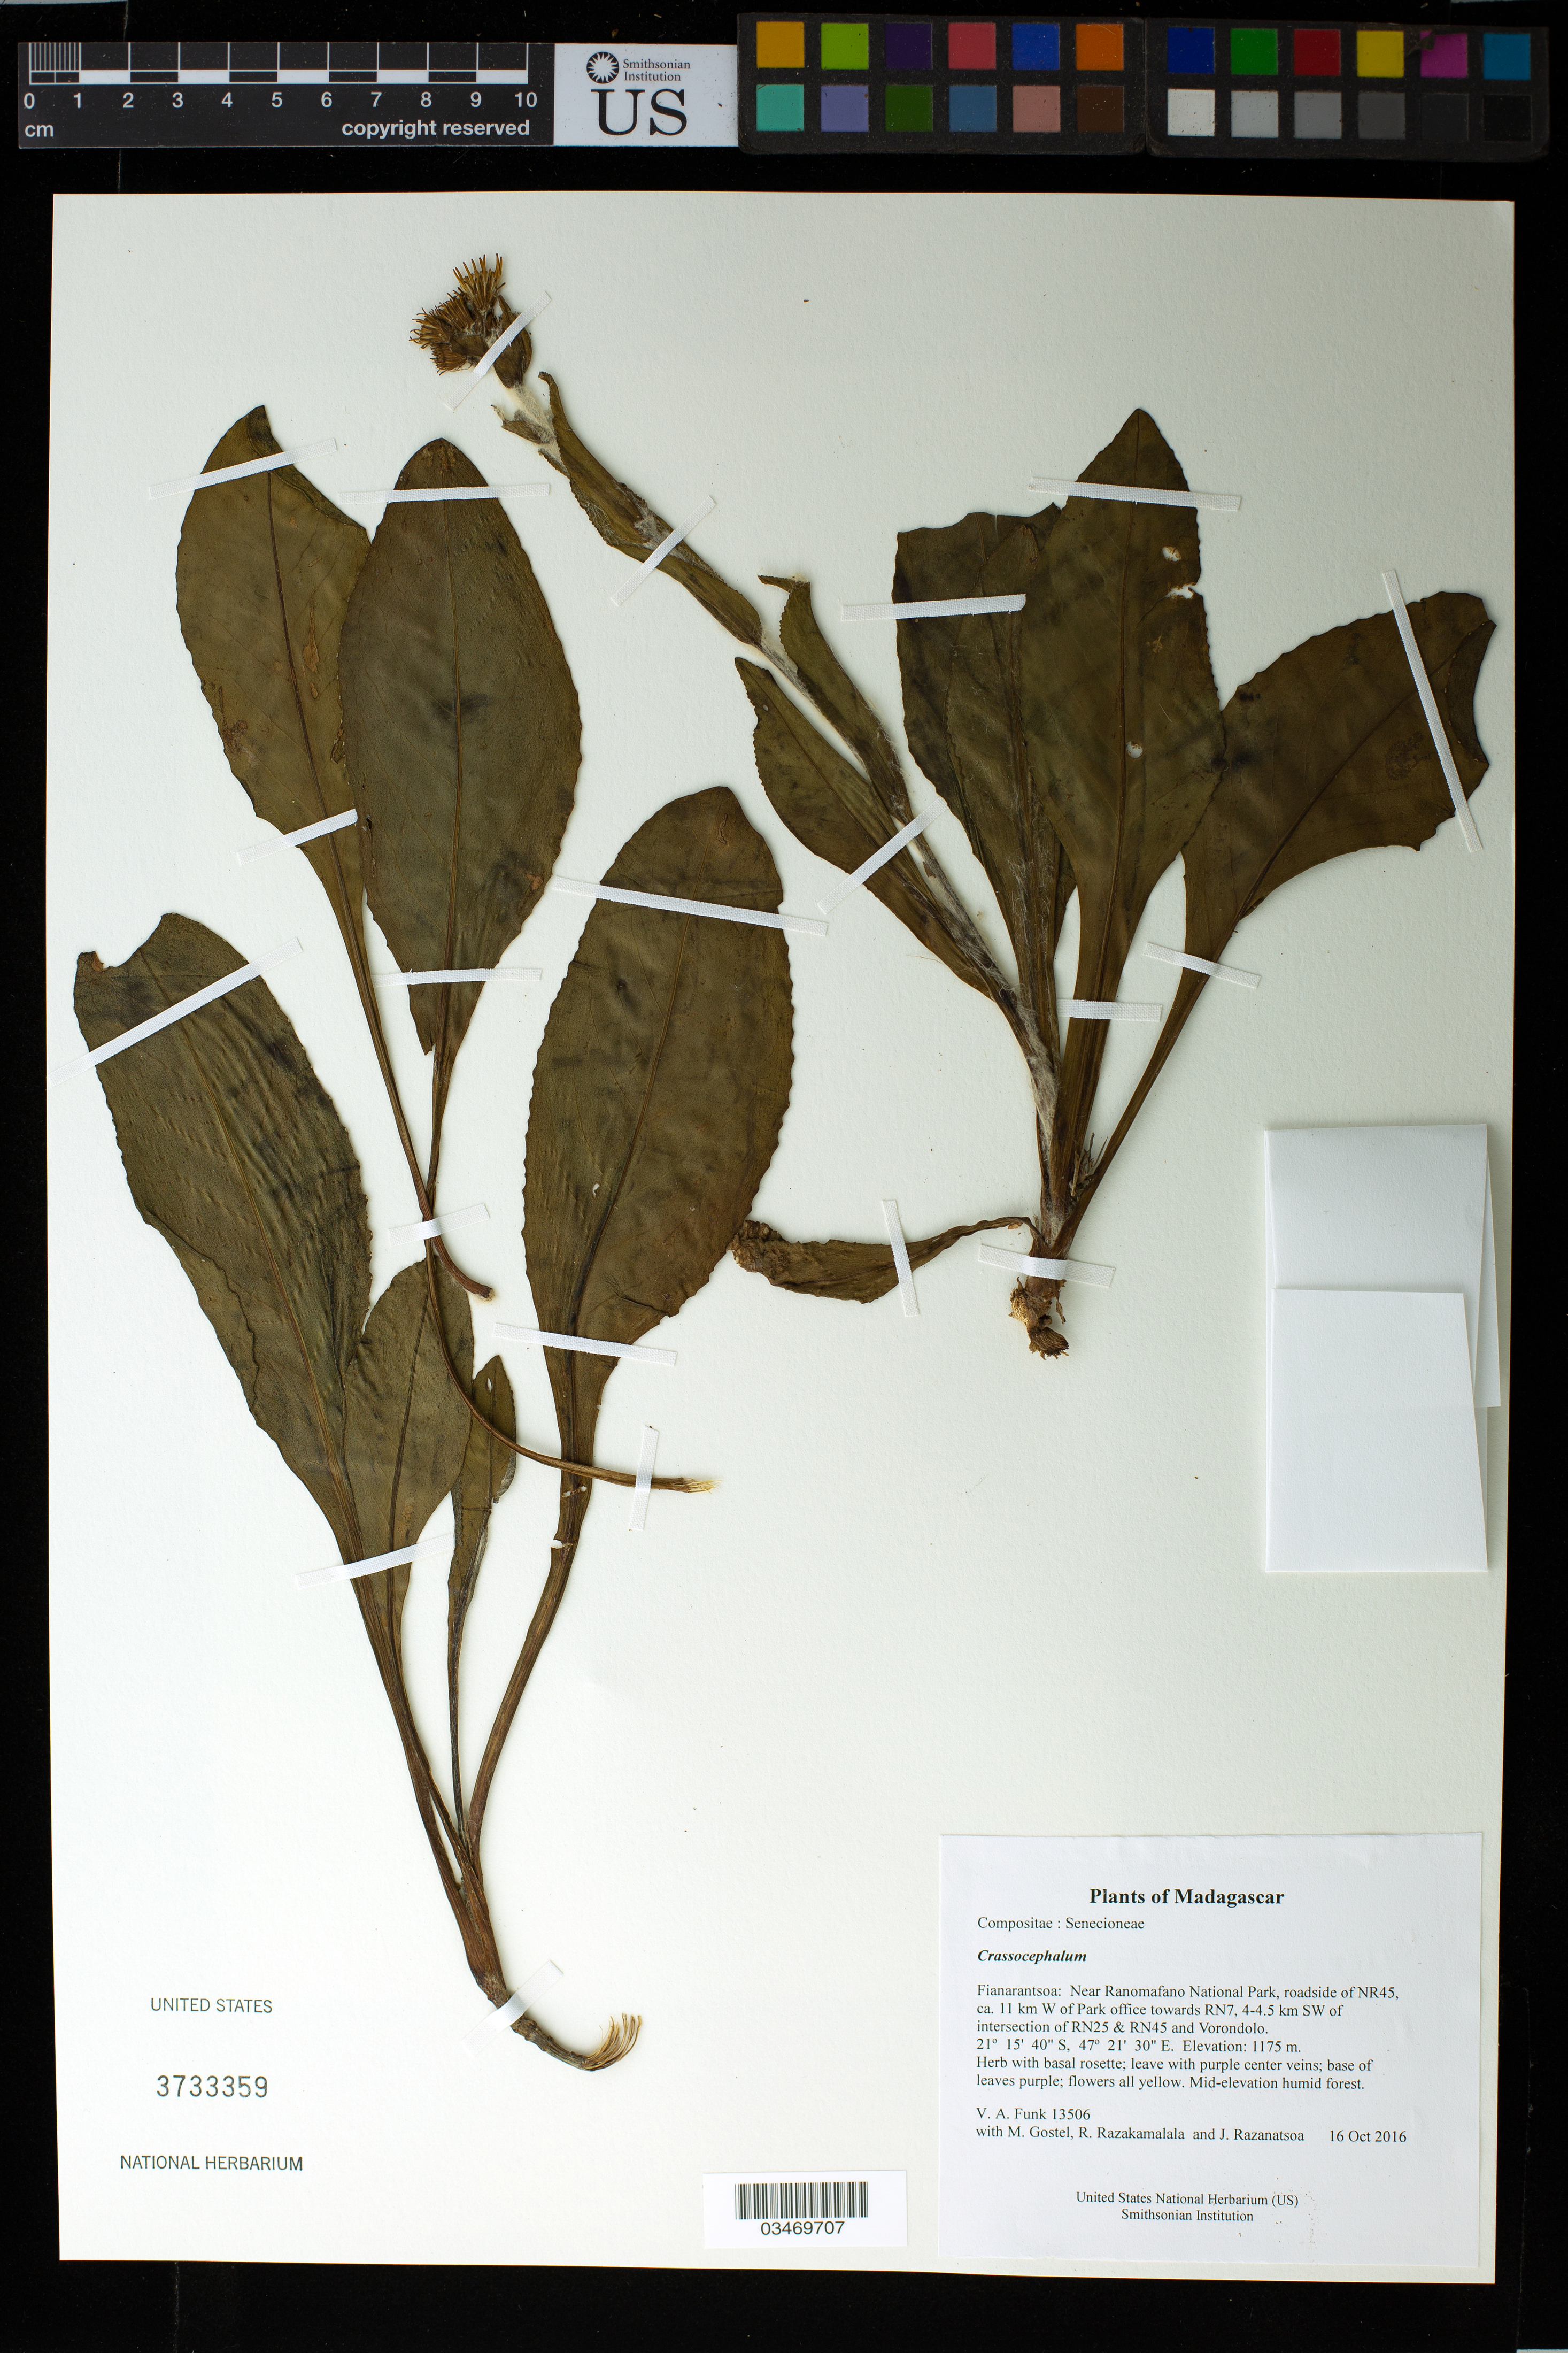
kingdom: Plantae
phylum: Tracheophyta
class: Magnoliopsida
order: Asterales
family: Asteraceae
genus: Crassocephalum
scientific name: Crassocephalum sp.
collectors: M. R. Gostel, R. Razakamalala & J. Razanatsoa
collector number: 13506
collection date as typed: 16 Oct 2016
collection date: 2016-10-16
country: Madagascar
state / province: Haute Matsiatra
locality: Near Ranomafano National Park, roadside of NR45, ca. 11 km W of Park office towards RN7, 4-4.5 km SW of intersection of RN25 & RN45 and Vorondolo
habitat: Mid-elevation humid forest.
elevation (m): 1175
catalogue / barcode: US 3733359